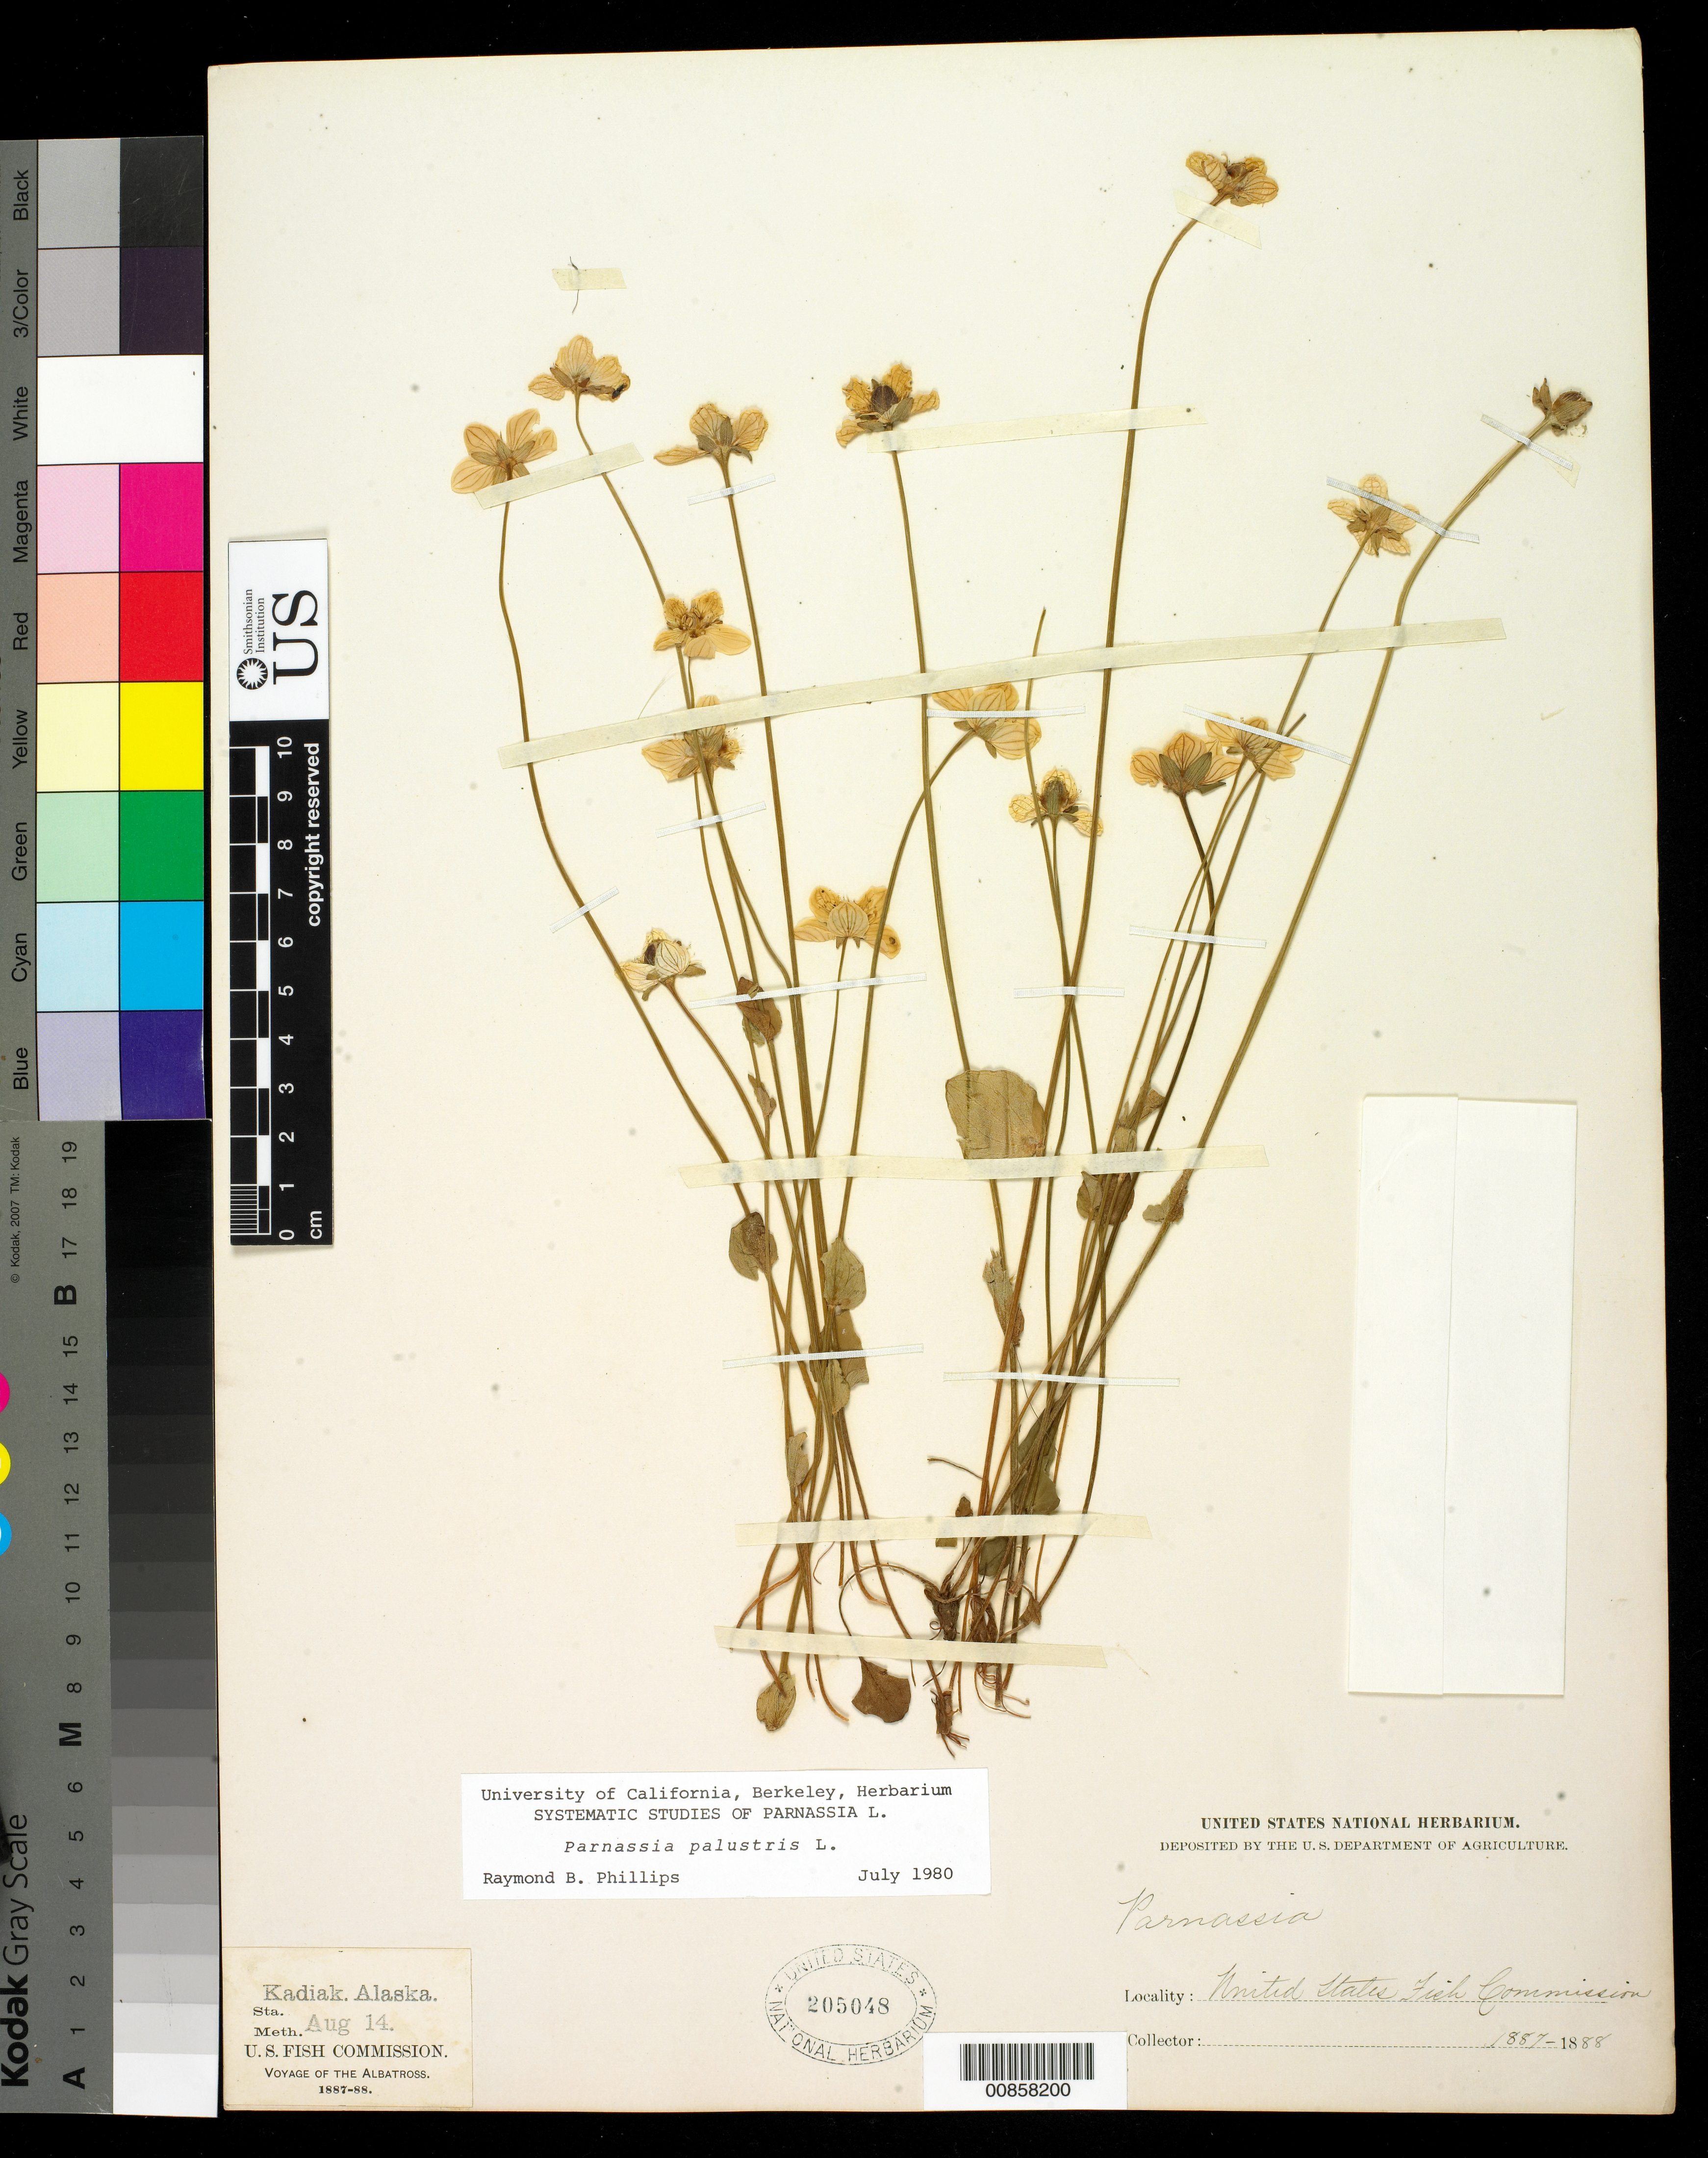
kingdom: Plantae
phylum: Tracheophyta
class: Magnoliopsida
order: Celastrales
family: Parnassiaceae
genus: Parnassia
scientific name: Parnassia palustris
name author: L.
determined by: Phillips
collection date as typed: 14 Aug 1887 to 14 Aug 1888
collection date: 1887-08-14/1888-08-14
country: United States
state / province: Alaska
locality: Kadiak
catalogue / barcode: US 205048